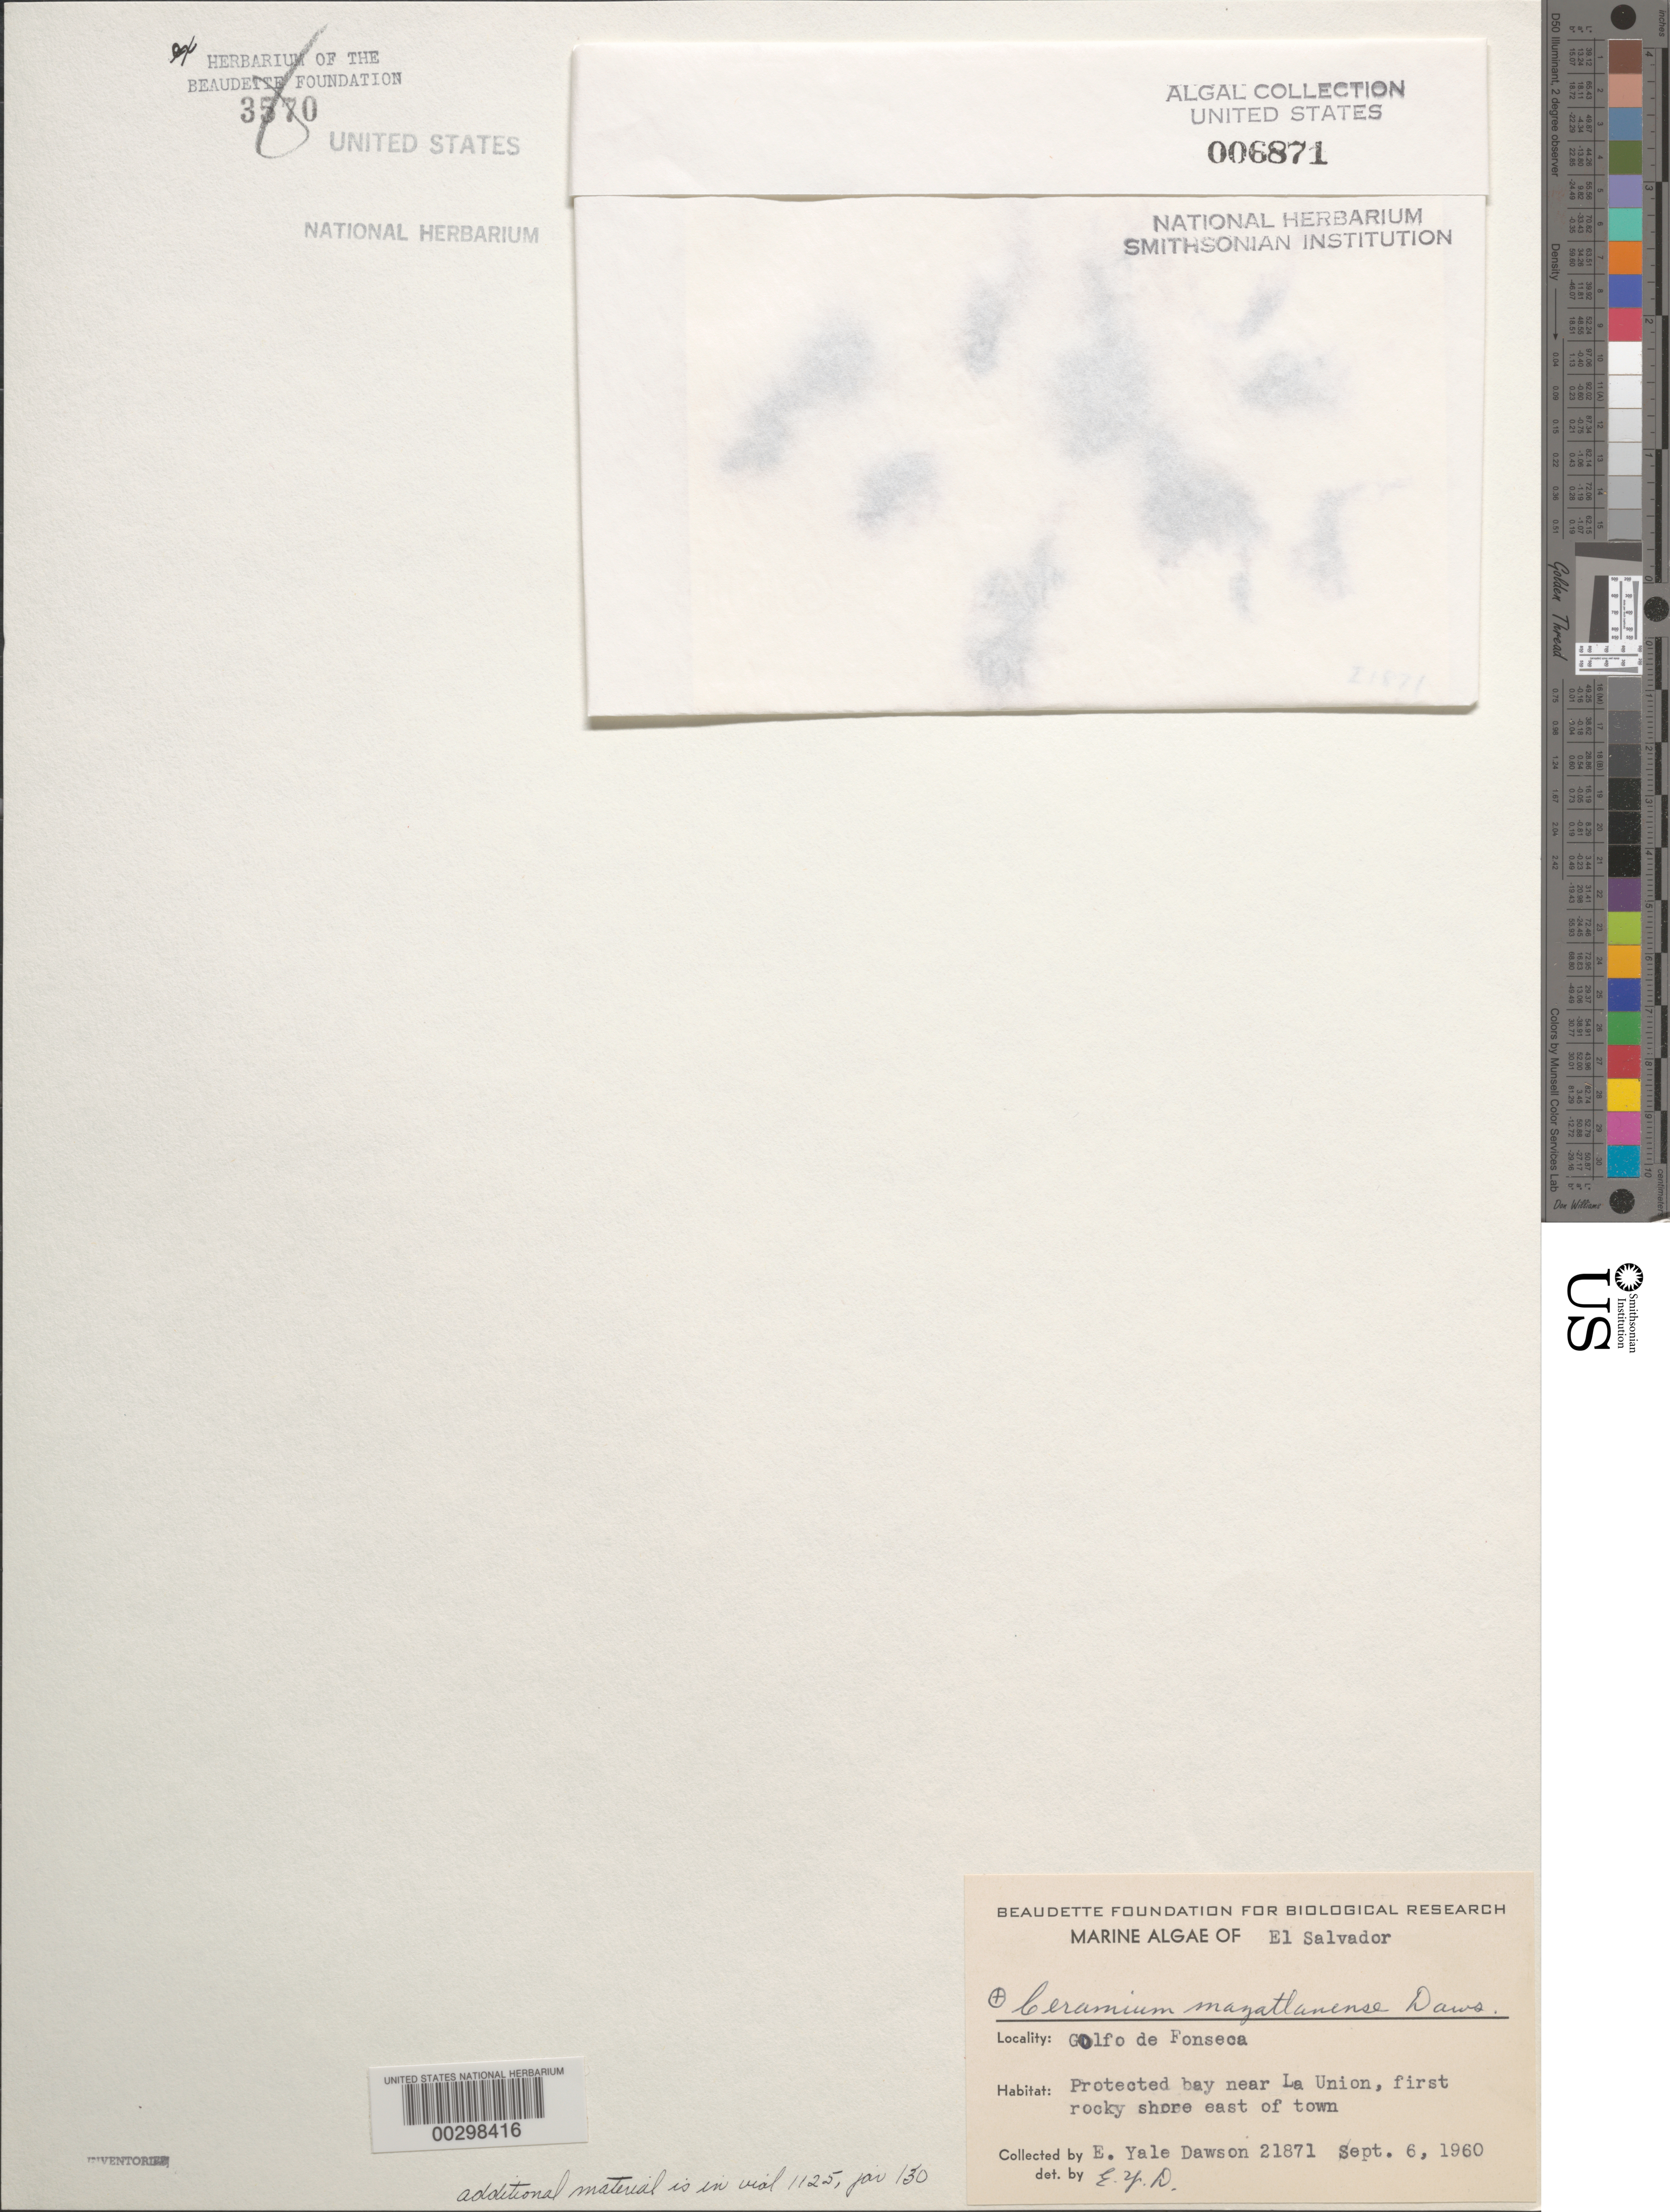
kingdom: Plantae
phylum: Rhodophyta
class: Florideophyceae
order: Ceramiales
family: Ceramiaceae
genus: Ceramium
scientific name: Ceramium macilentum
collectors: E. Y. Dawson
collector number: EYD 21871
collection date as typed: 06 Sep 1960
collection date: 1960-09-06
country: El Salvador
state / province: La Unión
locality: Bay near La Union, Golfo de Fonseca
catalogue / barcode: US 6871